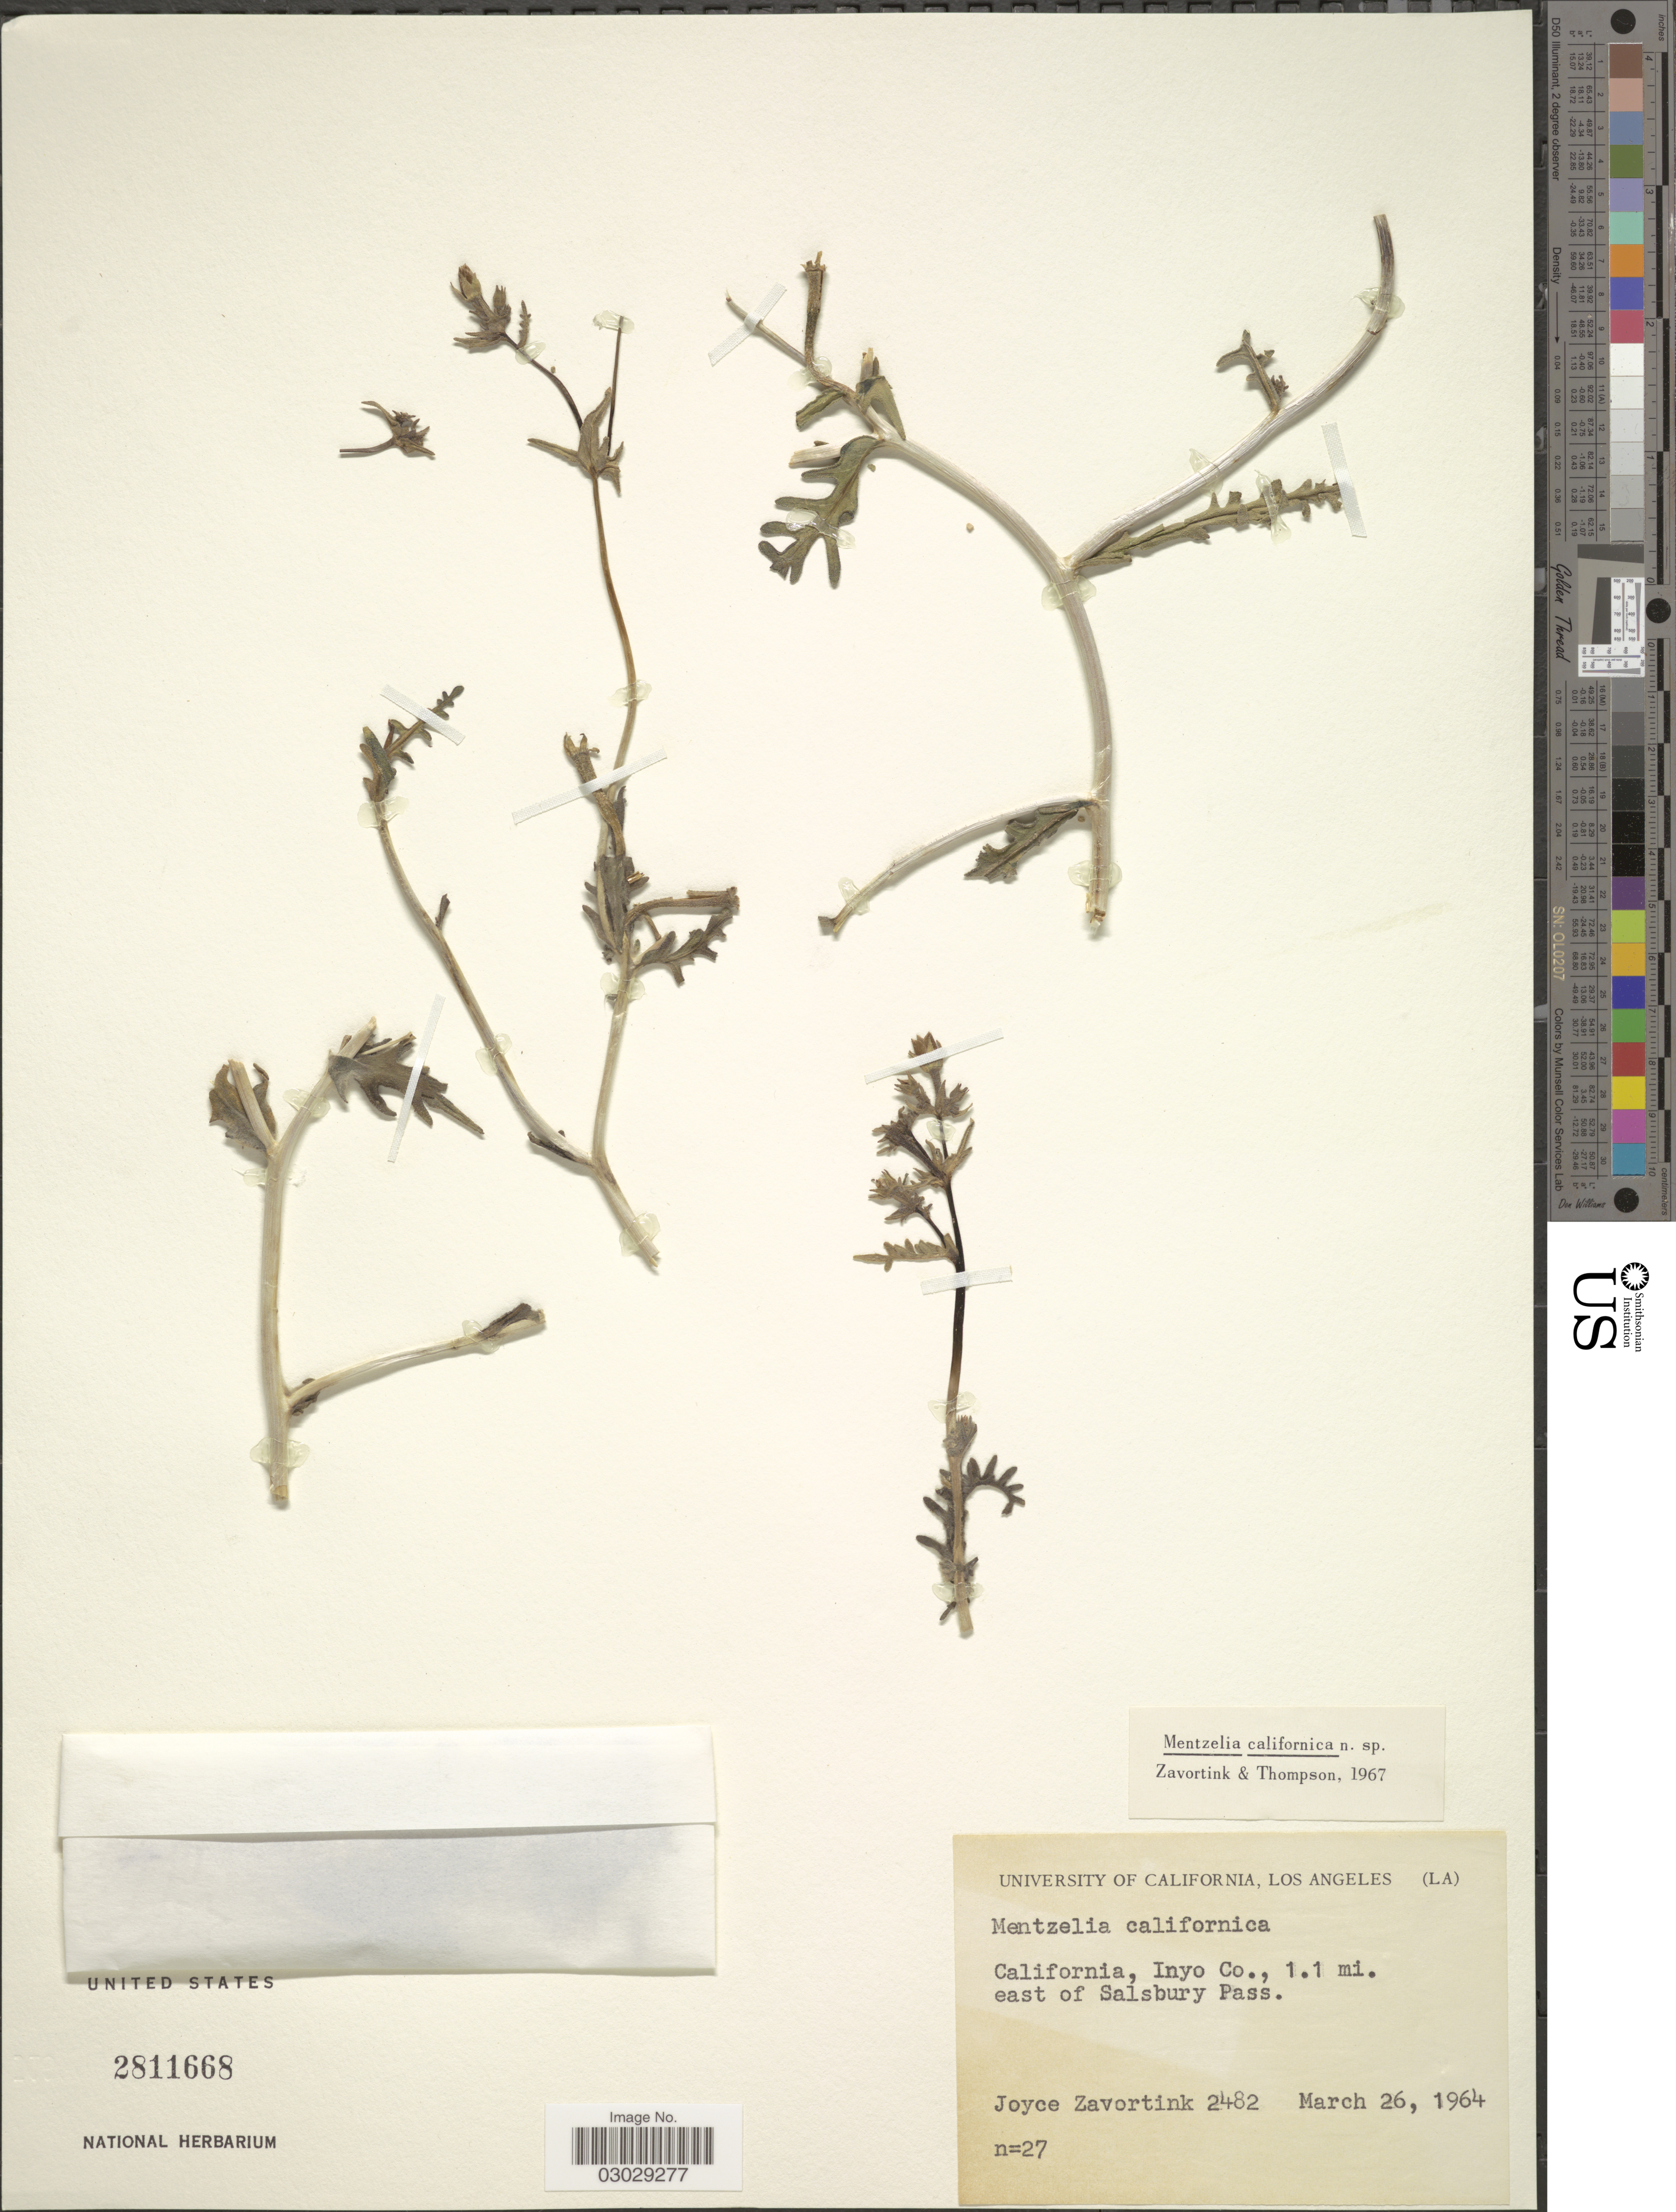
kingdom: Plantae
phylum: Tracheophyta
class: Magnoliopsida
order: Cornales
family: Loasaceae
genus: Mentzelia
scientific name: Mentzelia californica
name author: H.J. Thomps. & J.E. Roberts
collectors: J. Zavortink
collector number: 2482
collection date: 1964-03-26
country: United States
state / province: California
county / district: Inyo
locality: Inyo Co., 1.1 mi. east of Salsbury Pass.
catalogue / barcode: US 2811668